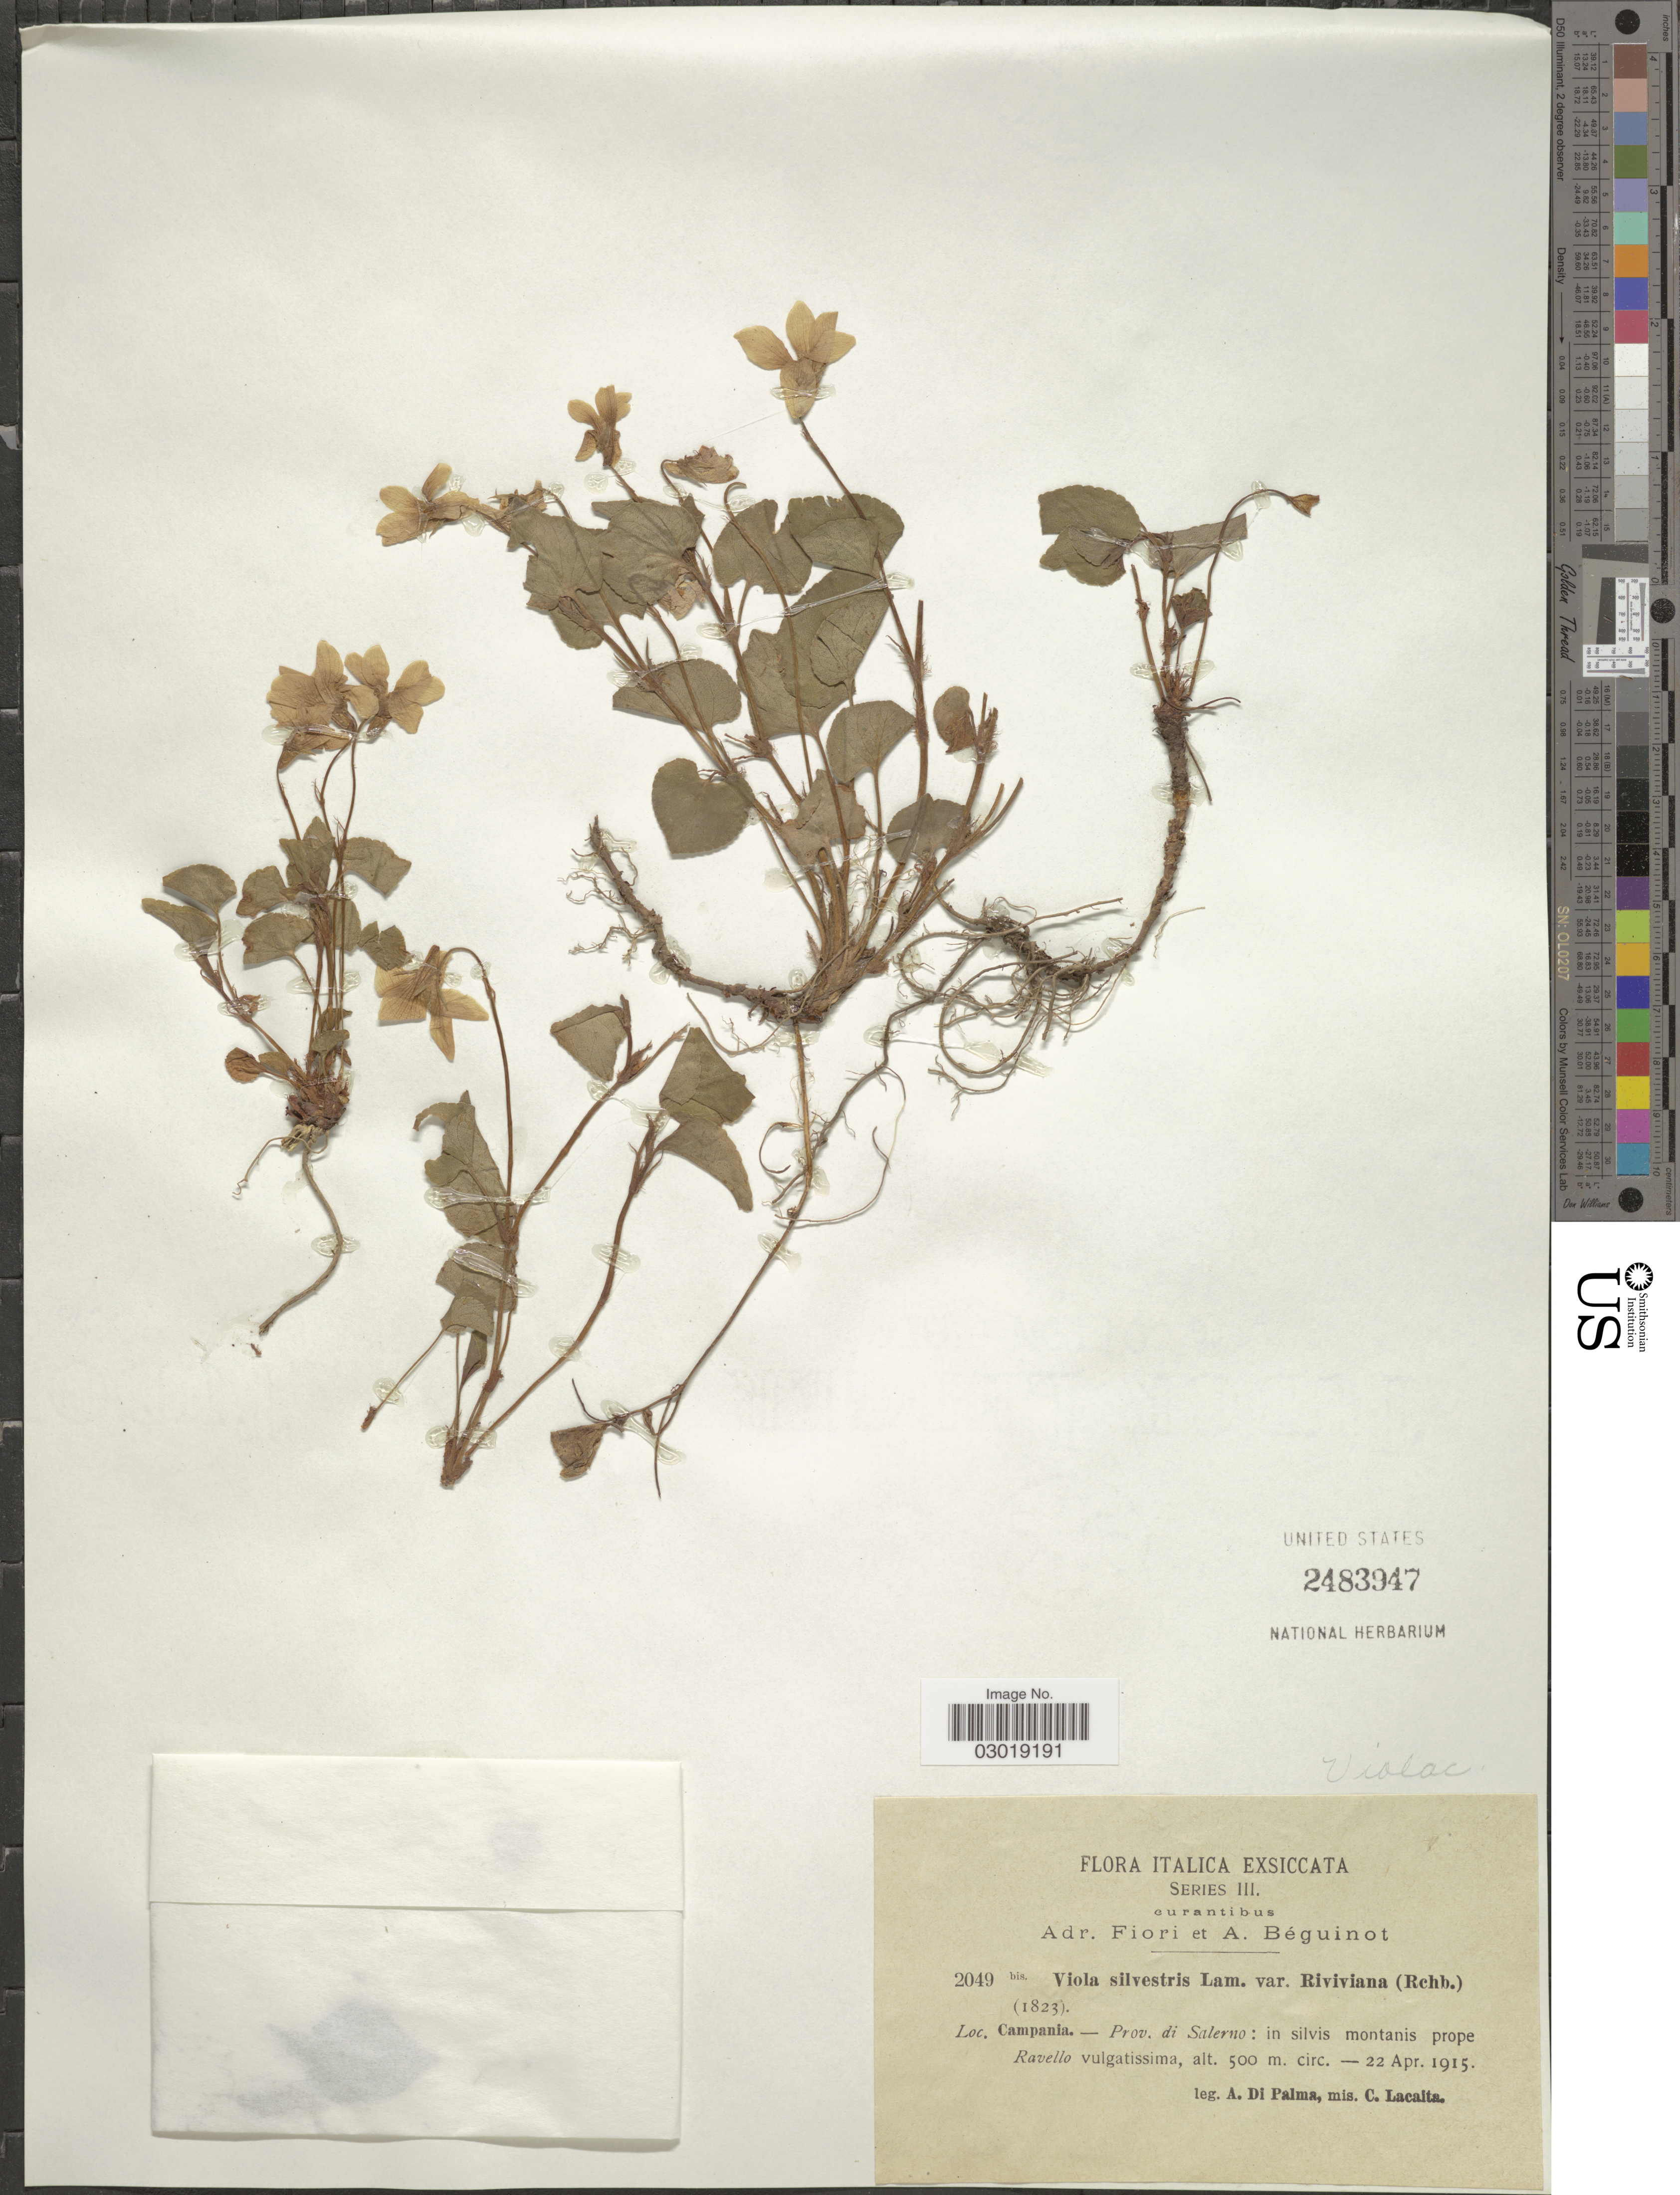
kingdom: Plantae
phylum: Tracheophyta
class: Magnoliopsida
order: Malpighiales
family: Violaceae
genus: Viola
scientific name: Viola sylvestris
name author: Lam.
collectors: A. Di Palma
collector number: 2049bis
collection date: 1915-04-22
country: Italy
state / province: Campania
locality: Italica, Campania.- Prov. di Salerno: in silvis montanis prope Ravello vulgatissima.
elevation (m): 500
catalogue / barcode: US 2483947